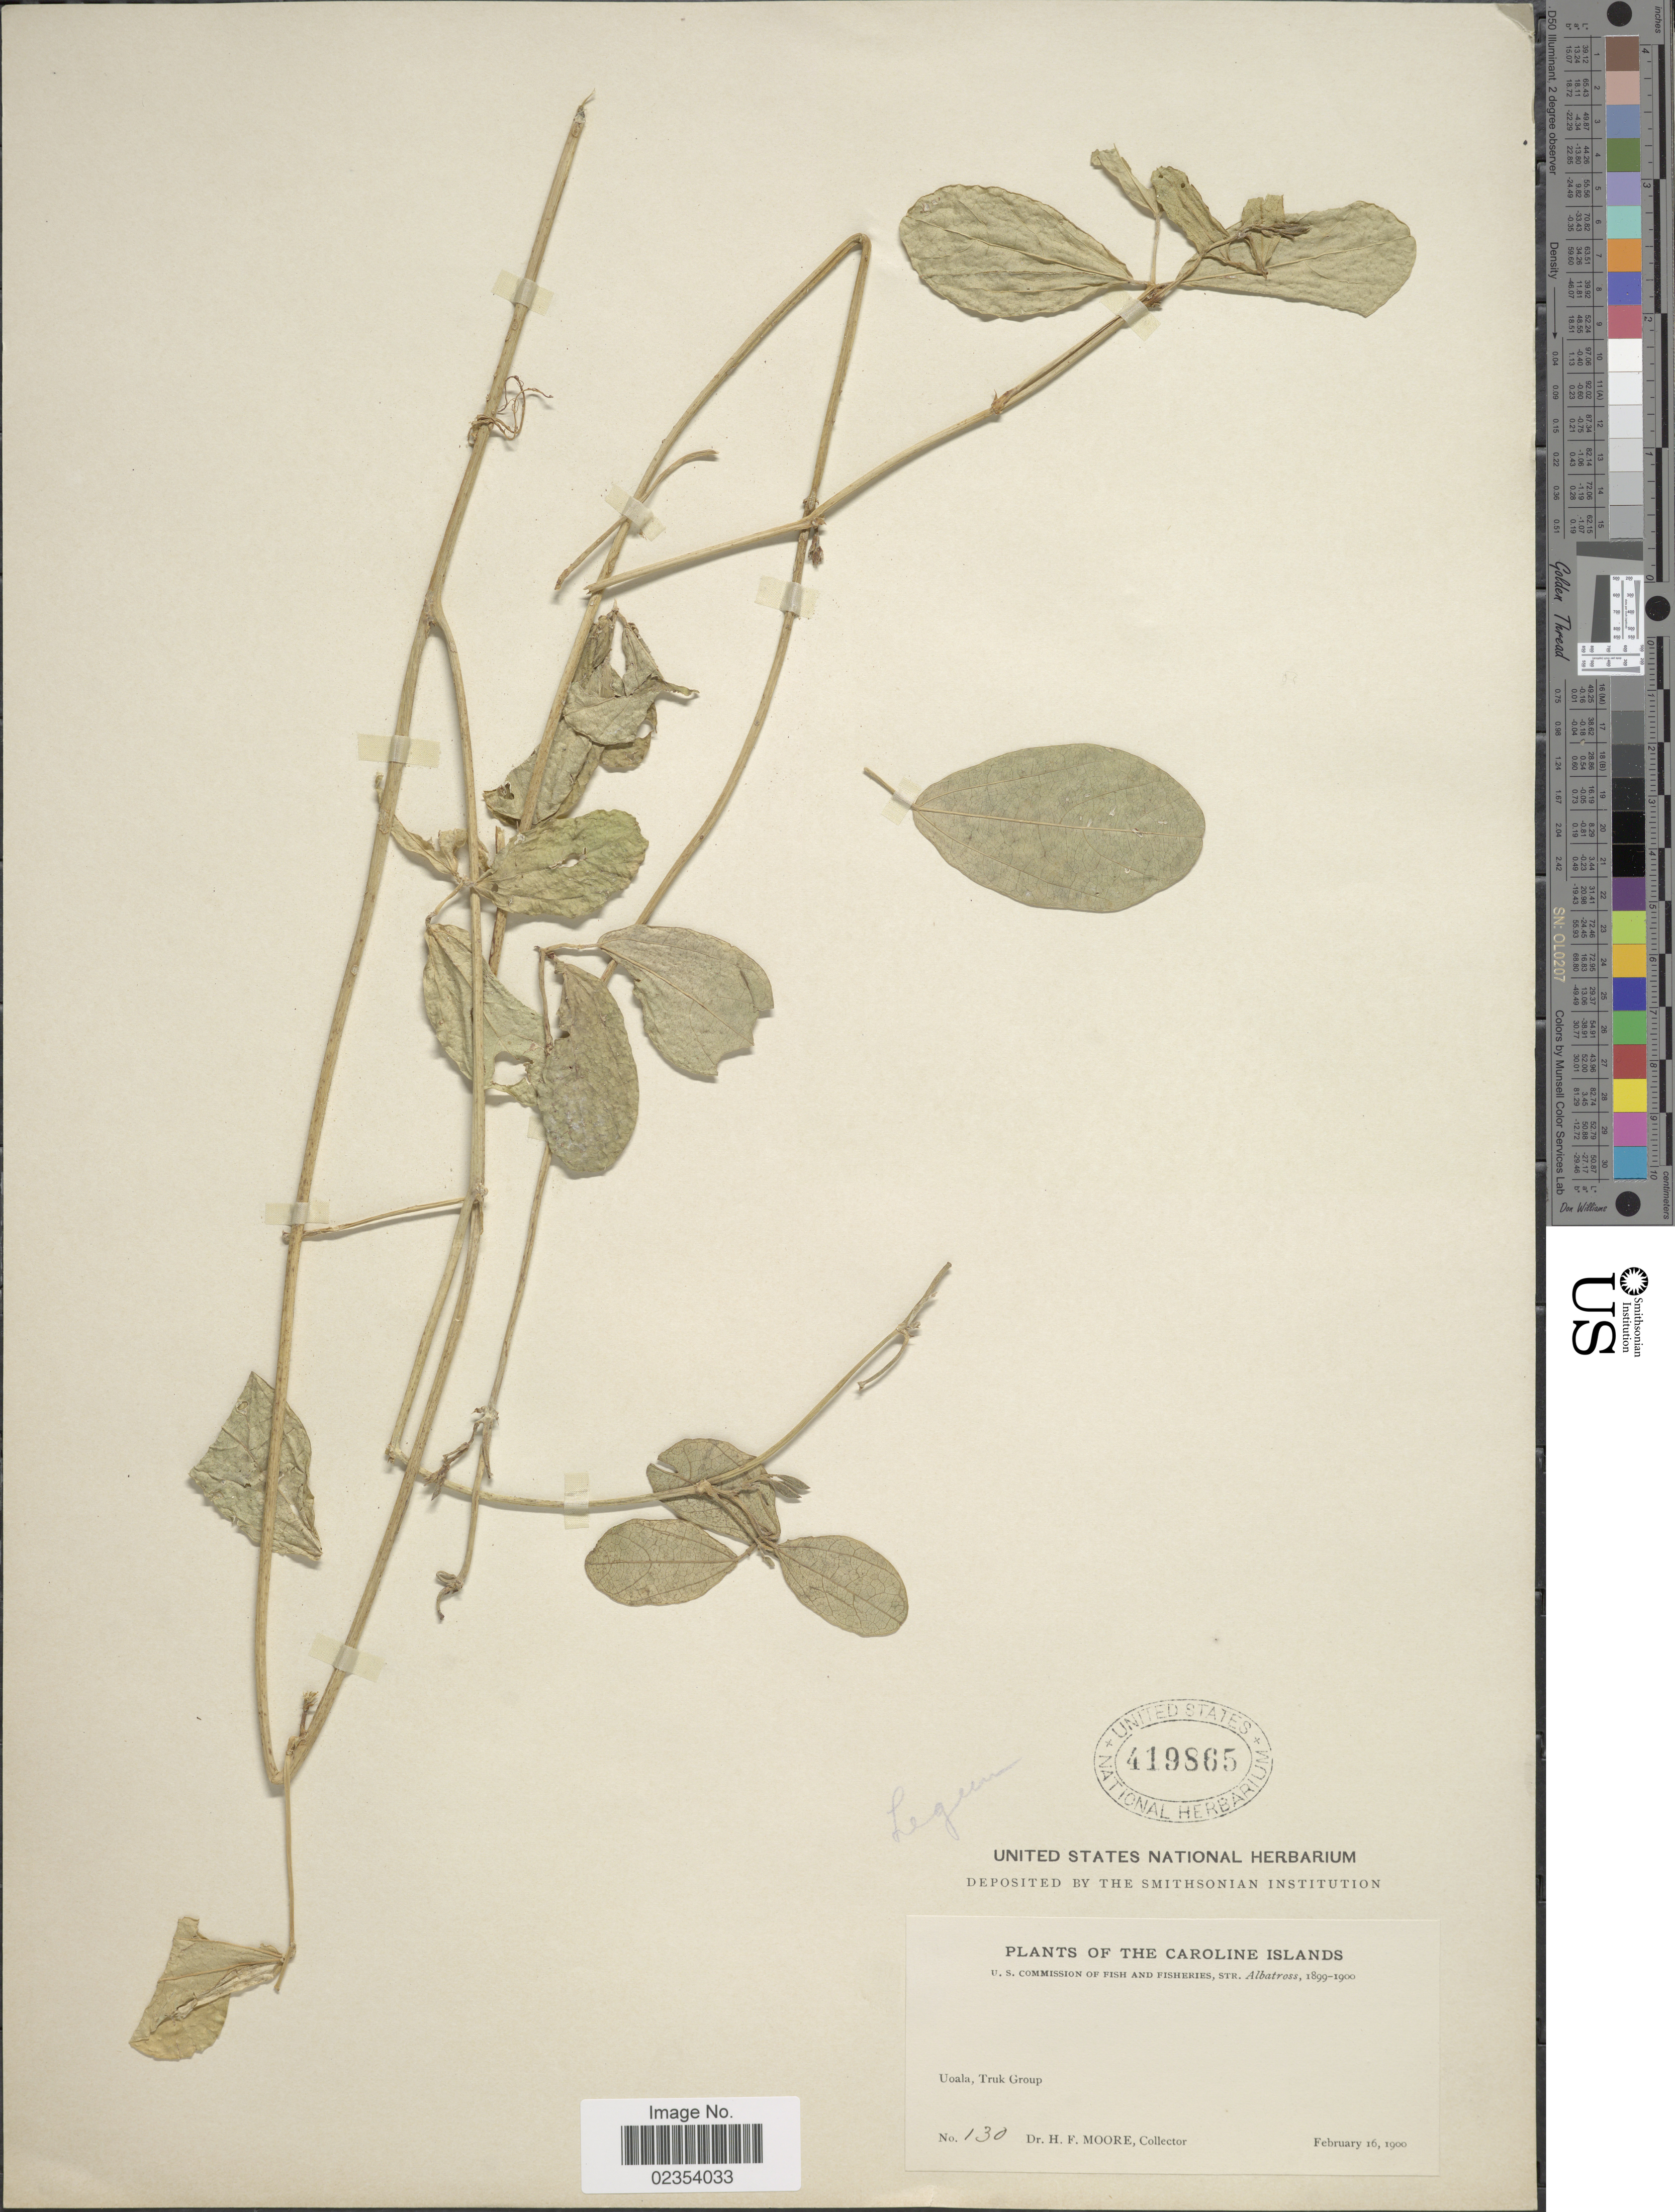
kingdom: Plantae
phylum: Tracheophyta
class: Magnoliopsida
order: Fabales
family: Fabaceae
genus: Vigna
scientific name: Vigna marina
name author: (Burm.) Merr.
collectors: H. F. Moore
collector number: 130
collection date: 1900-02-16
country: Micronesia, Federated States of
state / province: Truk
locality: Caroline Islands. Uoala, Truk Group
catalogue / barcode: US 419865